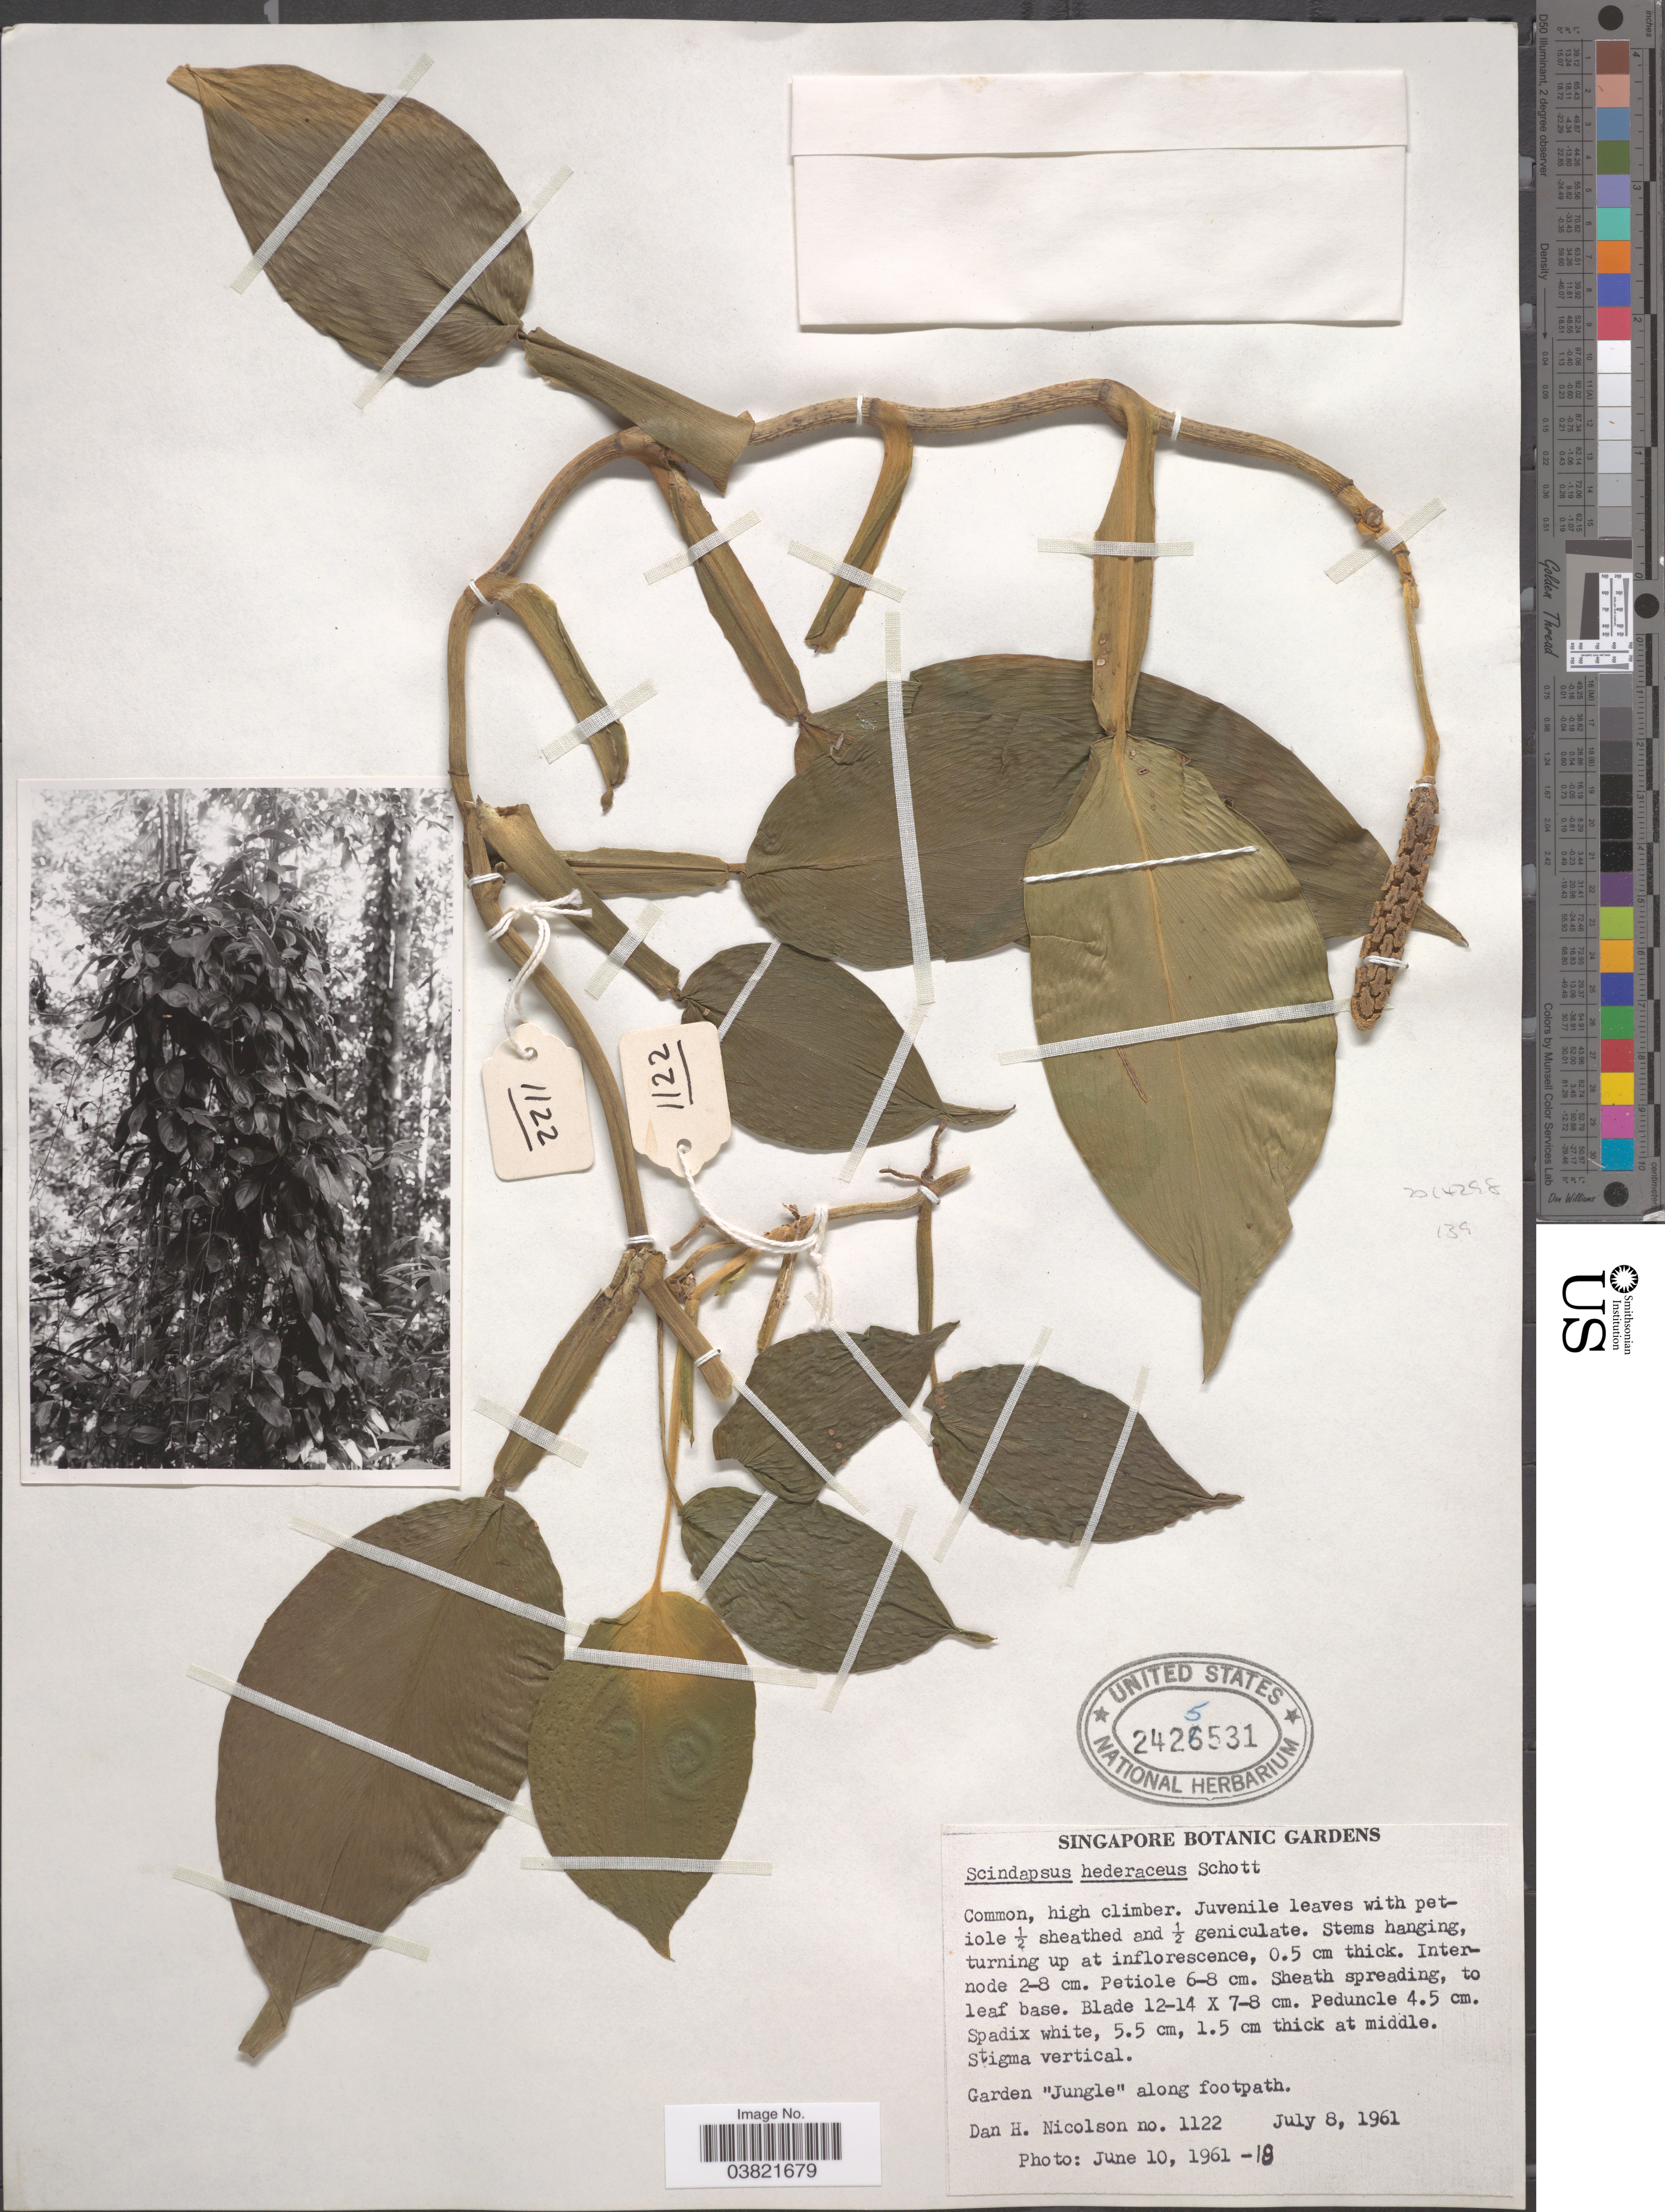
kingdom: Plantae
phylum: Tracheophyta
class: Liliopsida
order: Alismatales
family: Araceae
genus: Scindapsus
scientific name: Scindapsus hederaceus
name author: Miq.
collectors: D. H. Nicolson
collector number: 1122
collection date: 1961-07-08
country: Singapore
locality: Singapore Botanic Gardens. Garden 'Jungle' along footpath.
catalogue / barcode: US 2425531